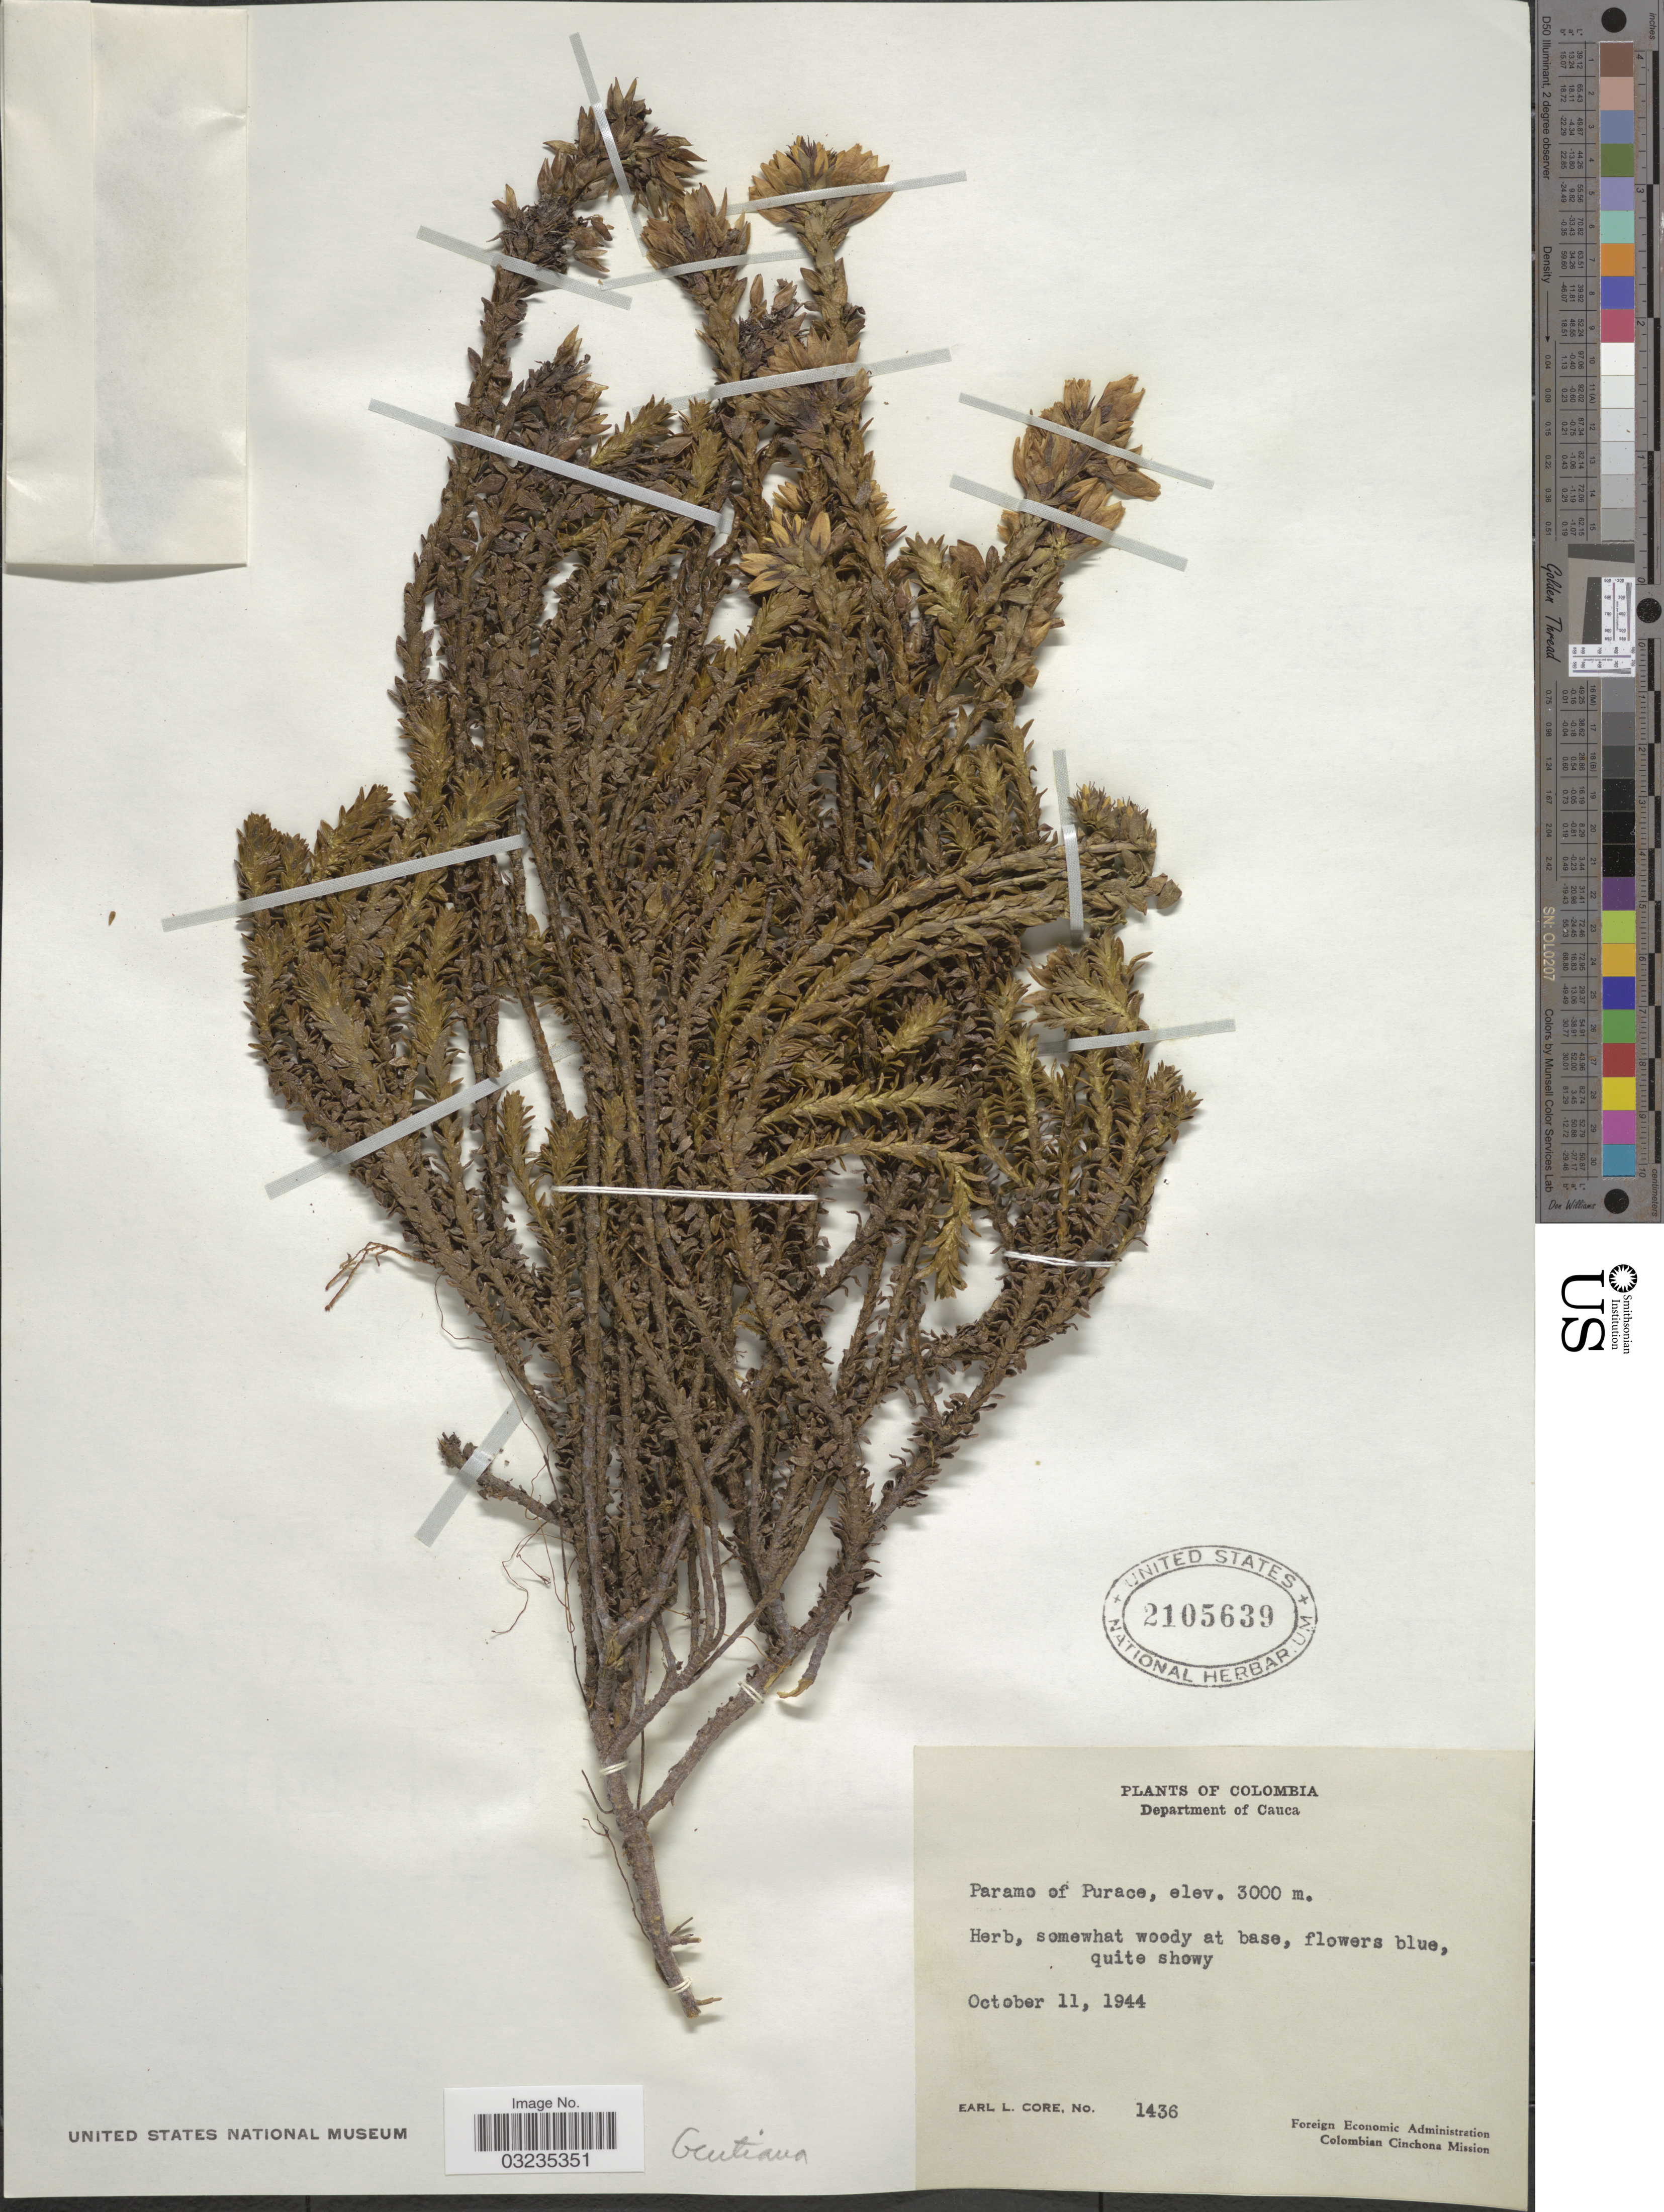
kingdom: Plantae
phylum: Tracheophyta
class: Magnoliopsida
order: Gentianales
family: Gentianaceae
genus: Gentiana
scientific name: Gentiana sp.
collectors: E. L. Core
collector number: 1436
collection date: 1944-10-11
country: Colombia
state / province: Cauca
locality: Department of Cauca. Paramo of Purace.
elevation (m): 3000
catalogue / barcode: US 2105639